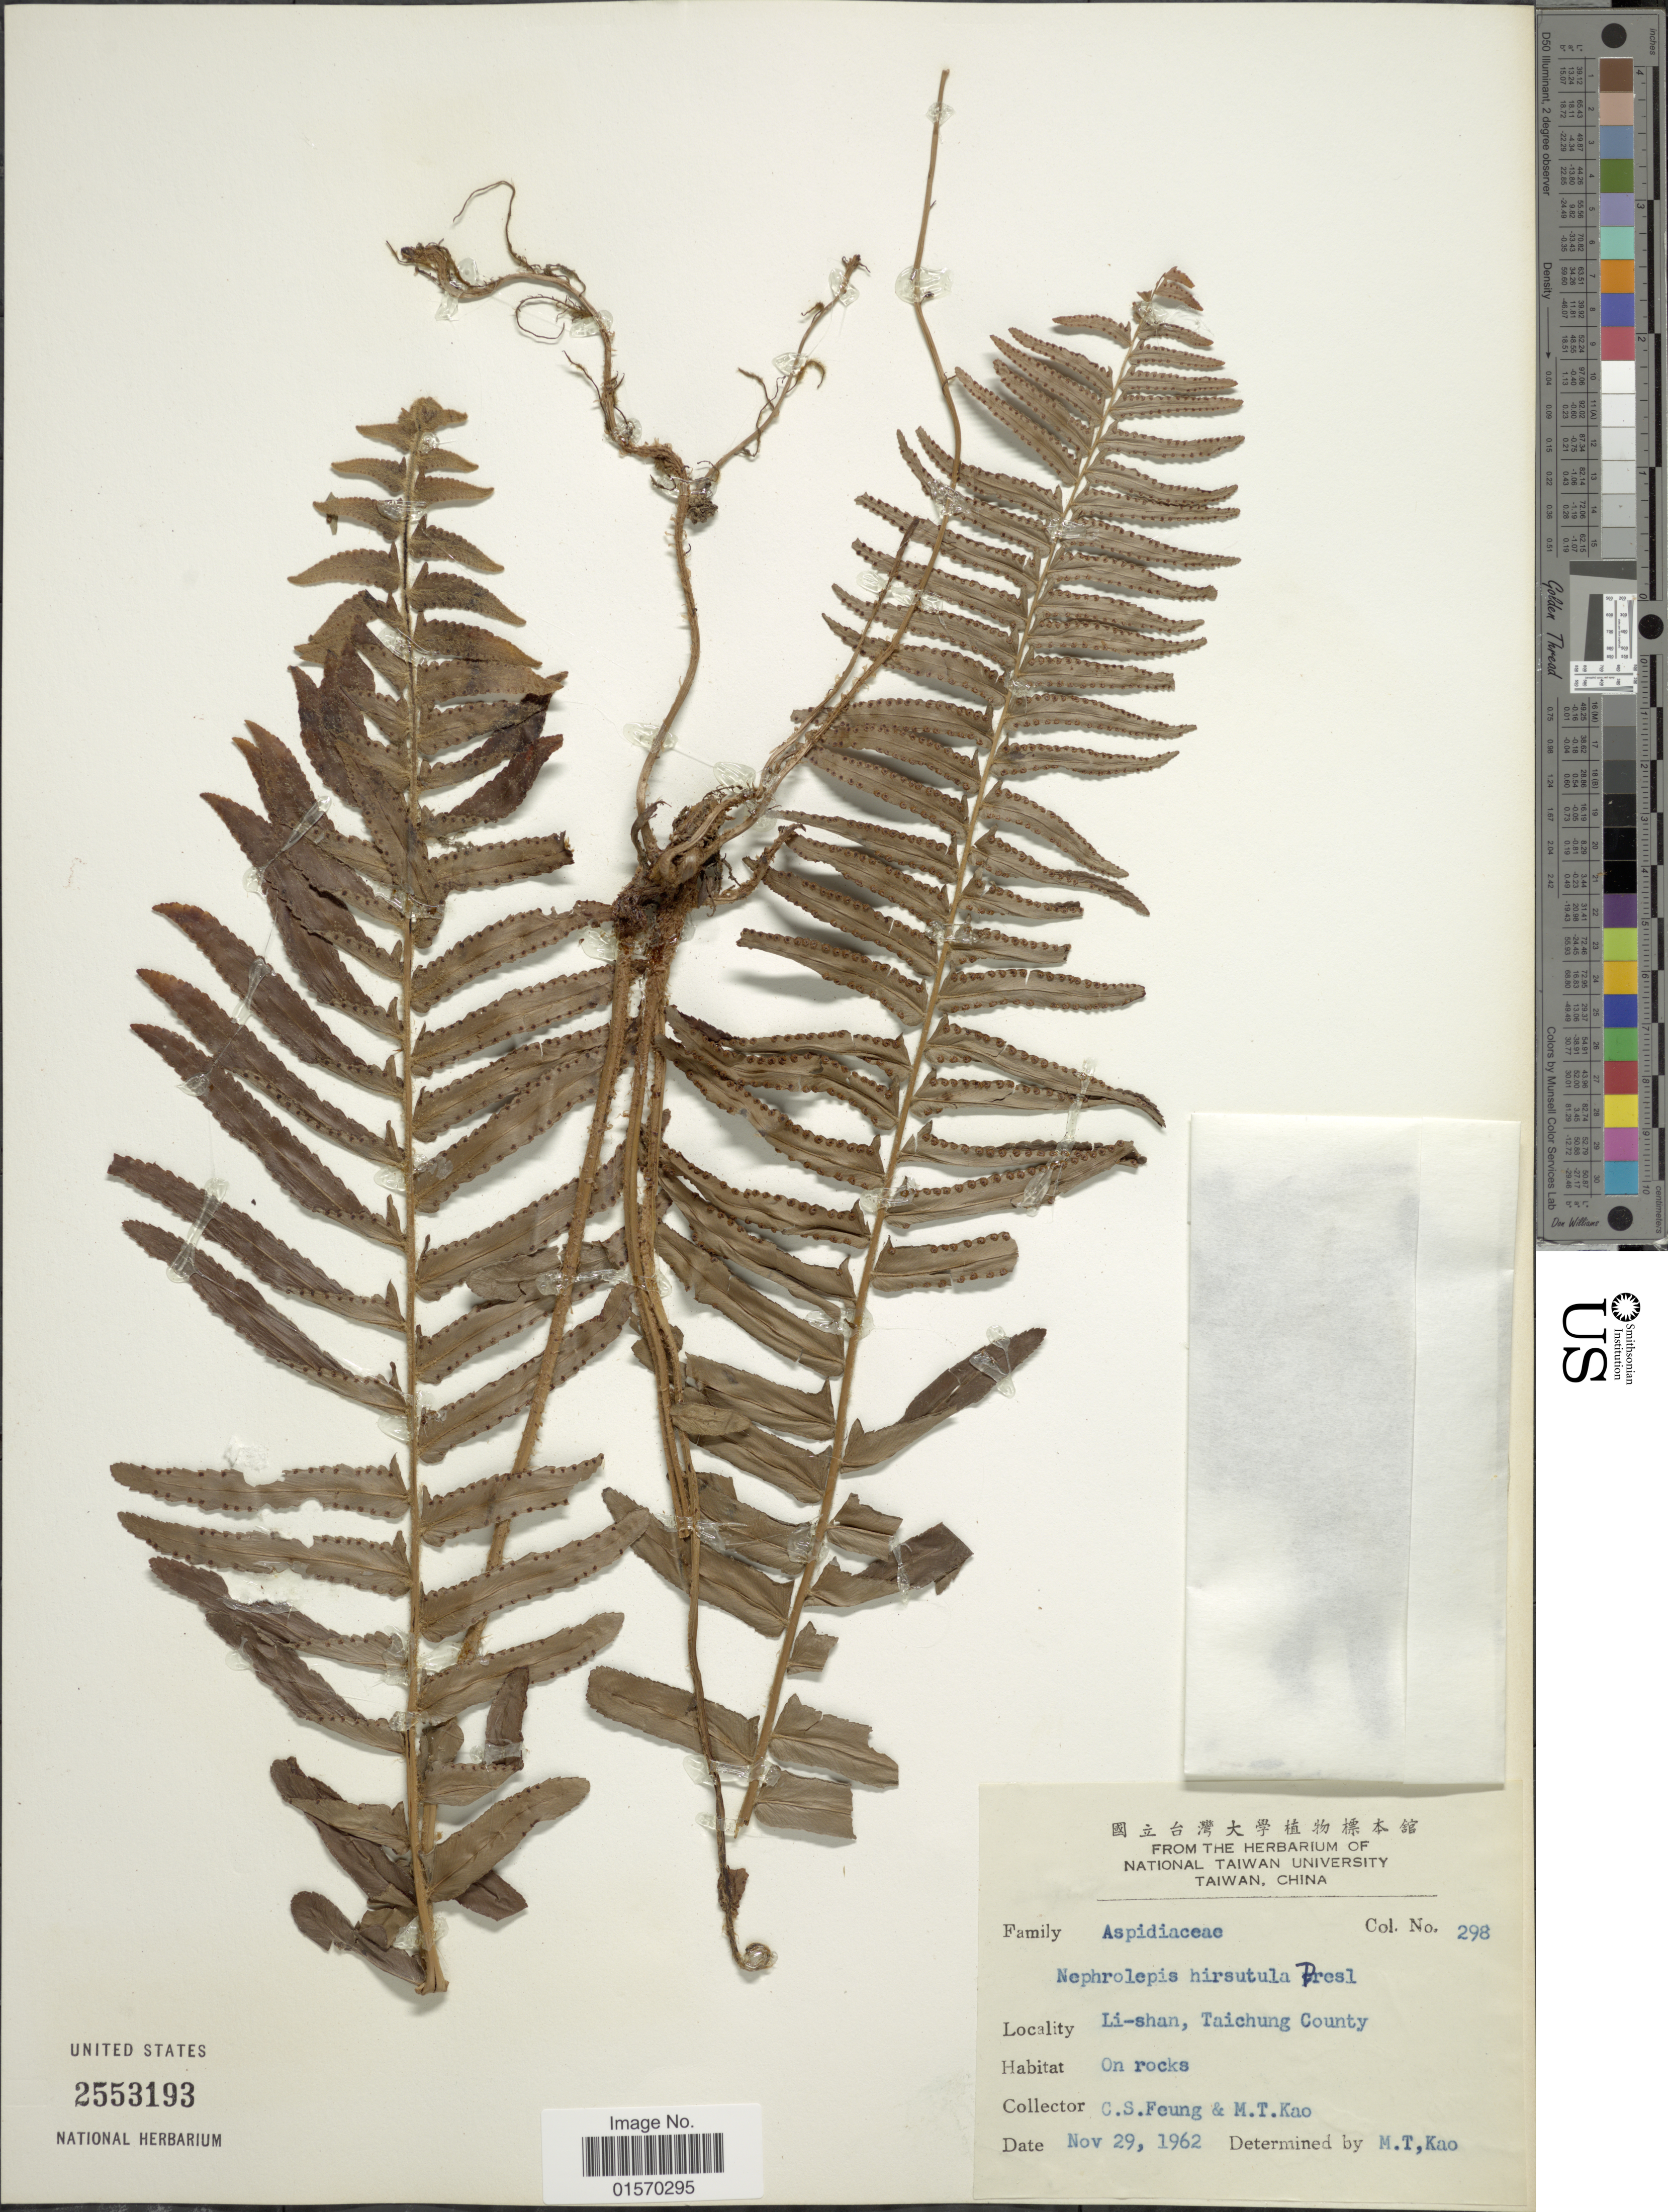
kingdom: Plantae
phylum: Tracheophyta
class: Polypodiopsida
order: Polypodiales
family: Nephrolepidaceae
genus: Nephrolepis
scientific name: Nephrolepis multiflora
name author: (Roxb.) F.M. Jarrett ex C.V. Morton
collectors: C. Feung & M. T. Kao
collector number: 298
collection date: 1962-11-29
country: Taiwan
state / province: Taichung City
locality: Li-shan, Taichung County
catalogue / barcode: US 2553193